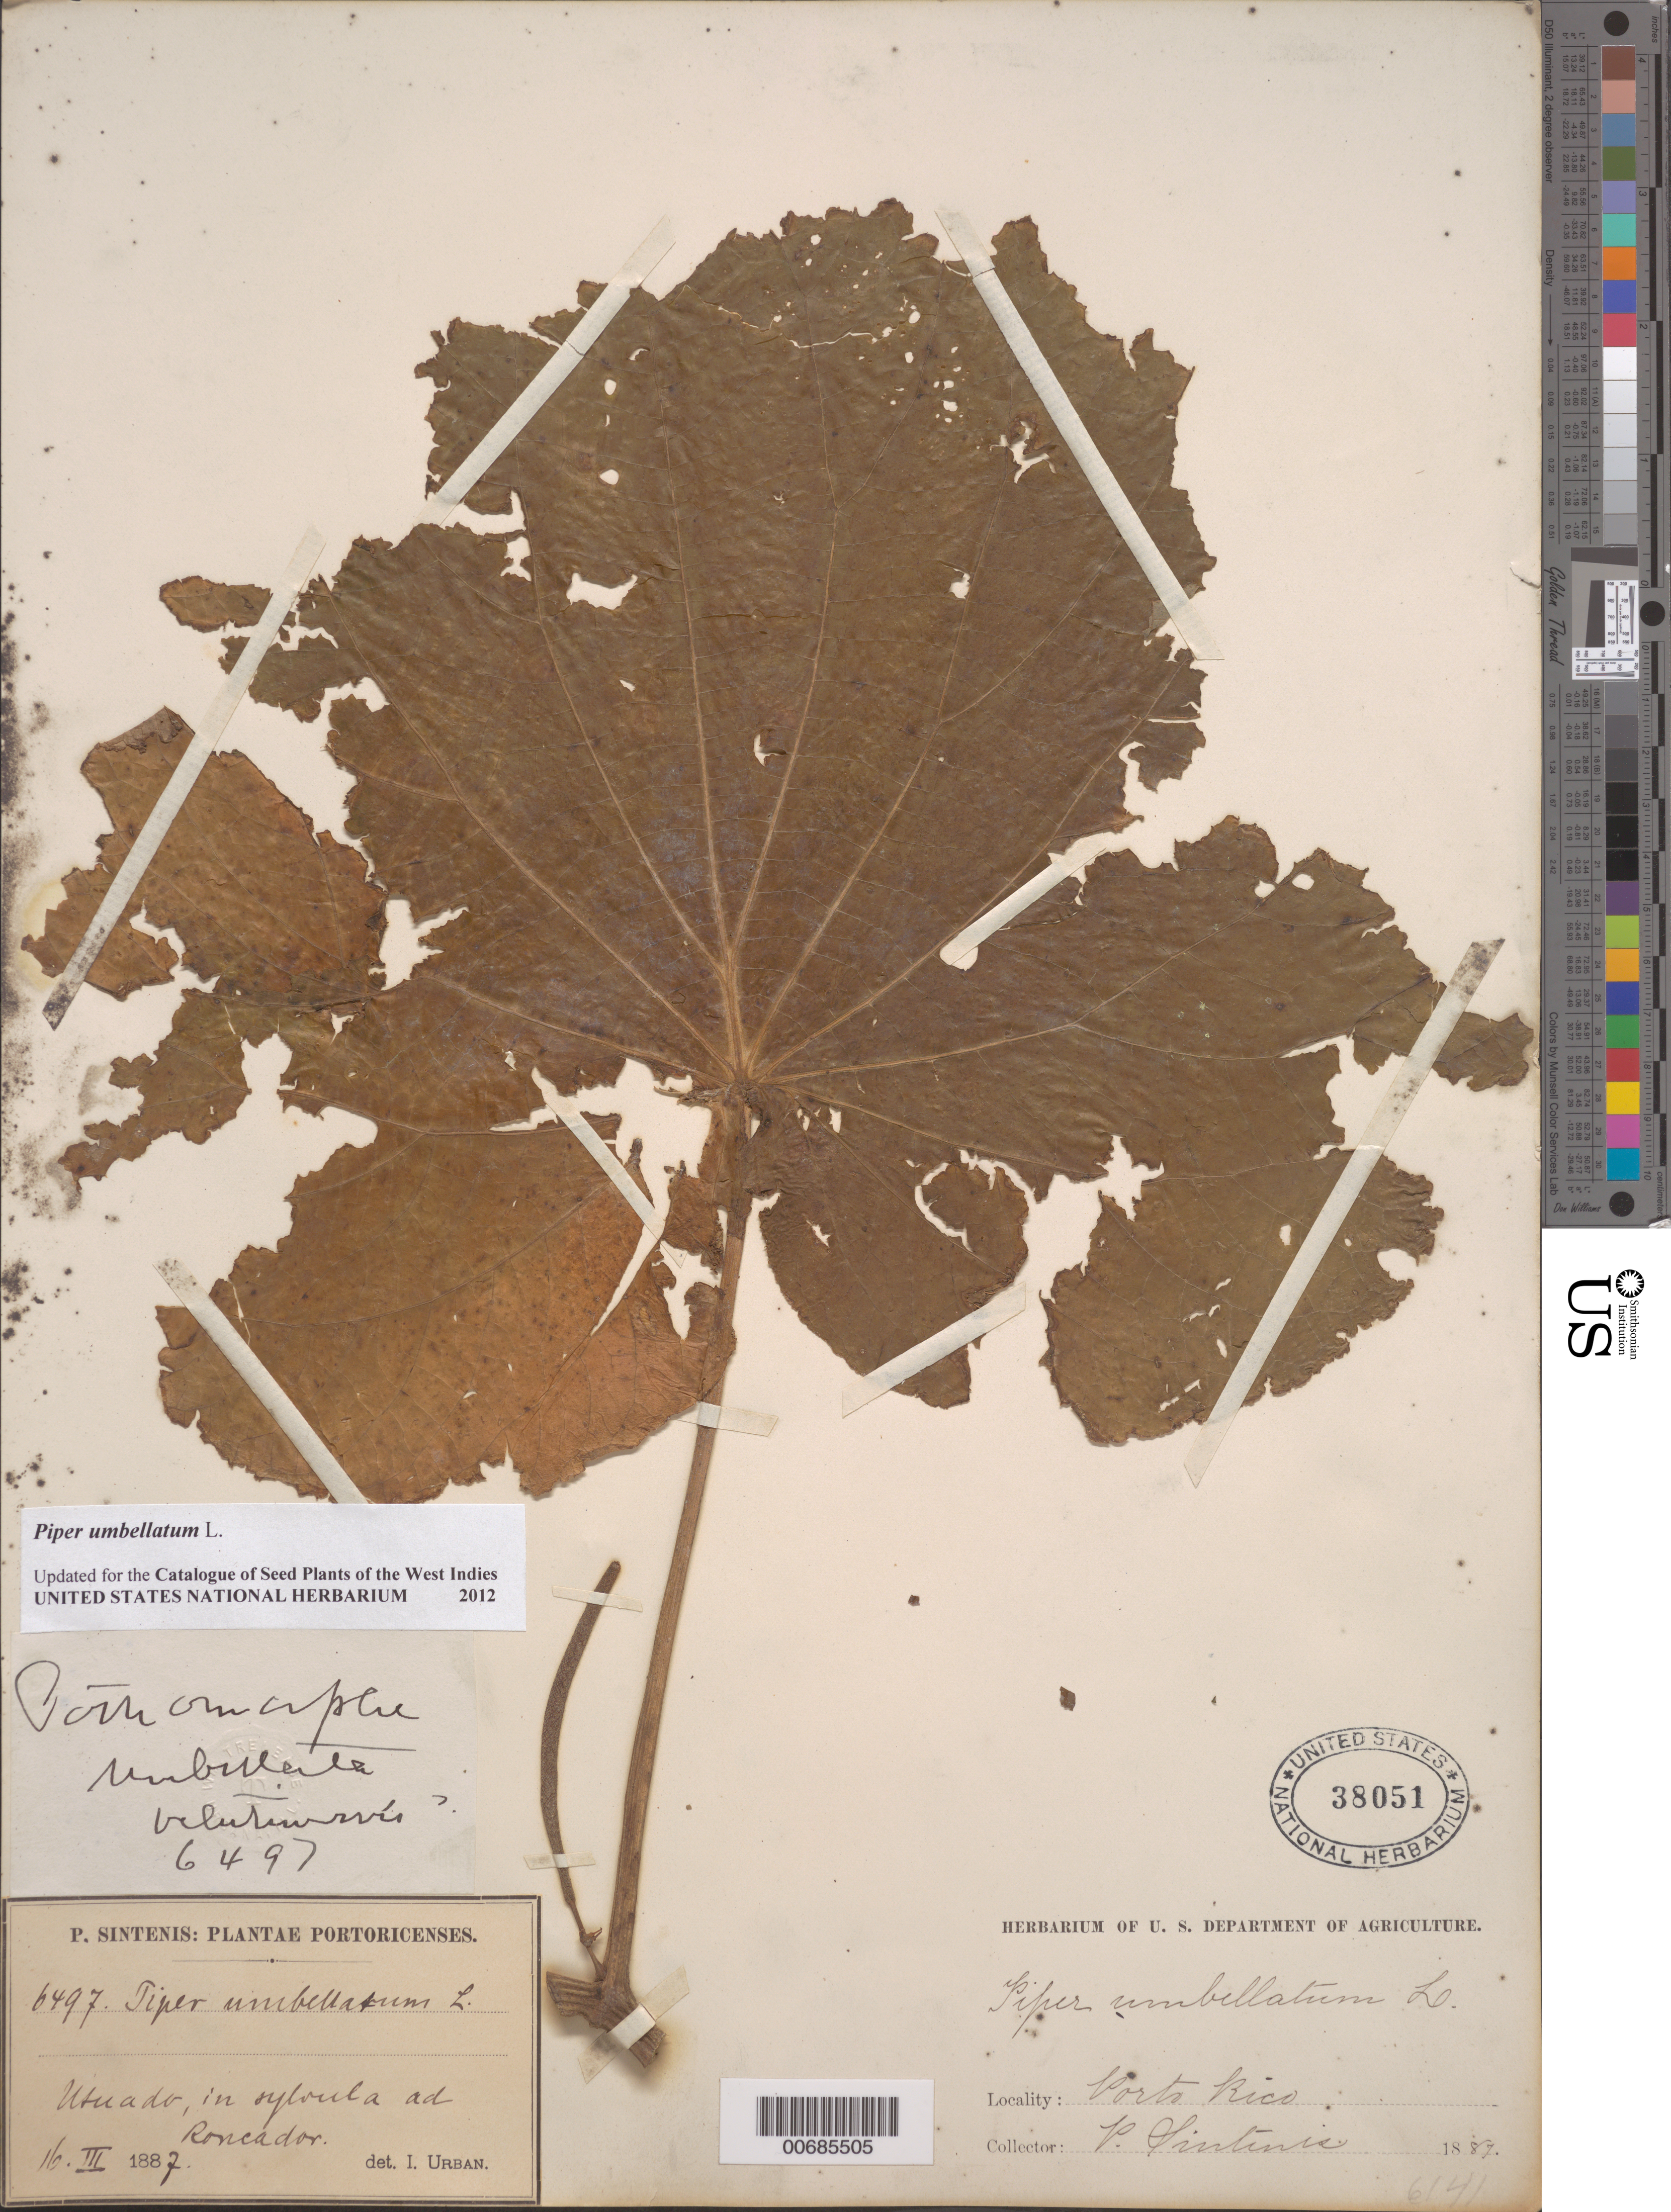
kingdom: Plantae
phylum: Tracheophyta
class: Magnoliopsida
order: Piperales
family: Piperaceae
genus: Piper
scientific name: Piper peltatum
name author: L.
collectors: P. Sintenis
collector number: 6141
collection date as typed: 1887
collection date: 1887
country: Puerto Rico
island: Greater Antilles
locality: Sierra de Naguabo ad Rio Blanco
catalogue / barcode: US 38051